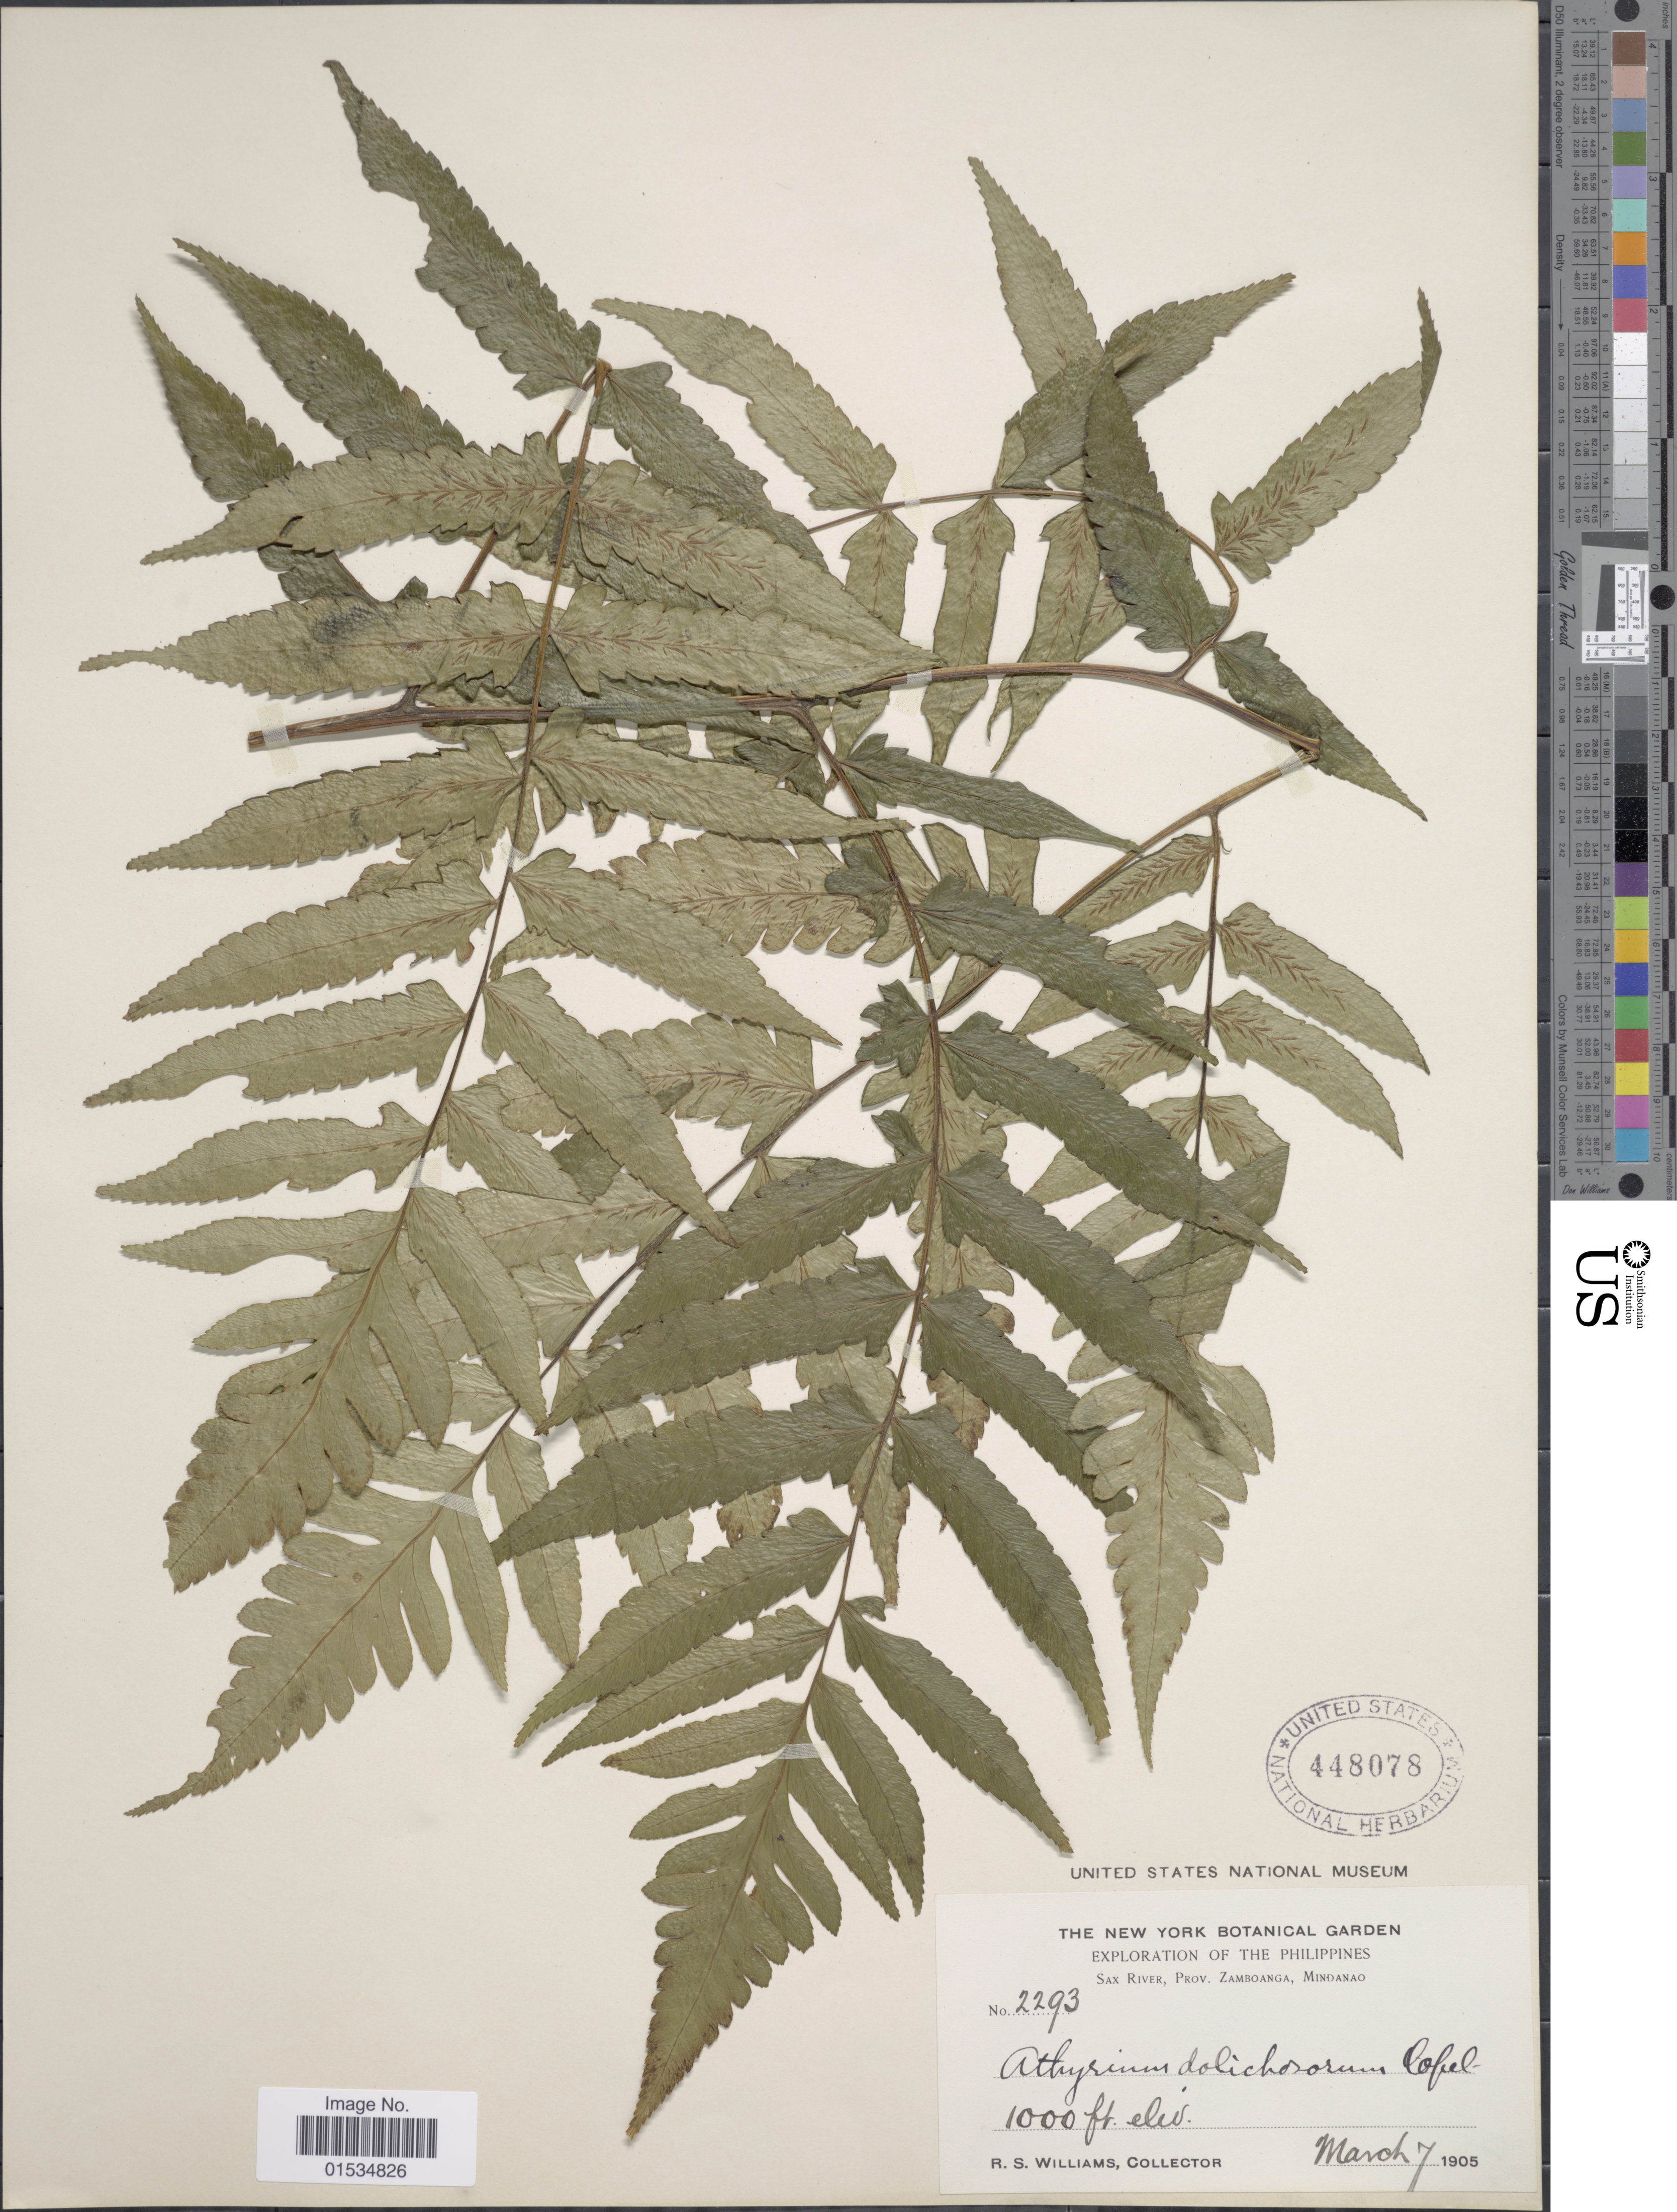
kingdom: Plantae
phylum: Tracheophyta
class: Polypodiopsida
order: Polypodiales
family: Athyriaceae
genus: Diplazium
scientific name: Diplazium dilatatum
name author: Blume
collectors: R. S. Williams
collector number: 2293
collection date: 1905-03-07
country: Philippines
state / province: Zamboanga Peninsula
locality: Sax River, Prov. Zamboanga, Mindanao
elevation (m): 305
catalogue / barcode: US 448078